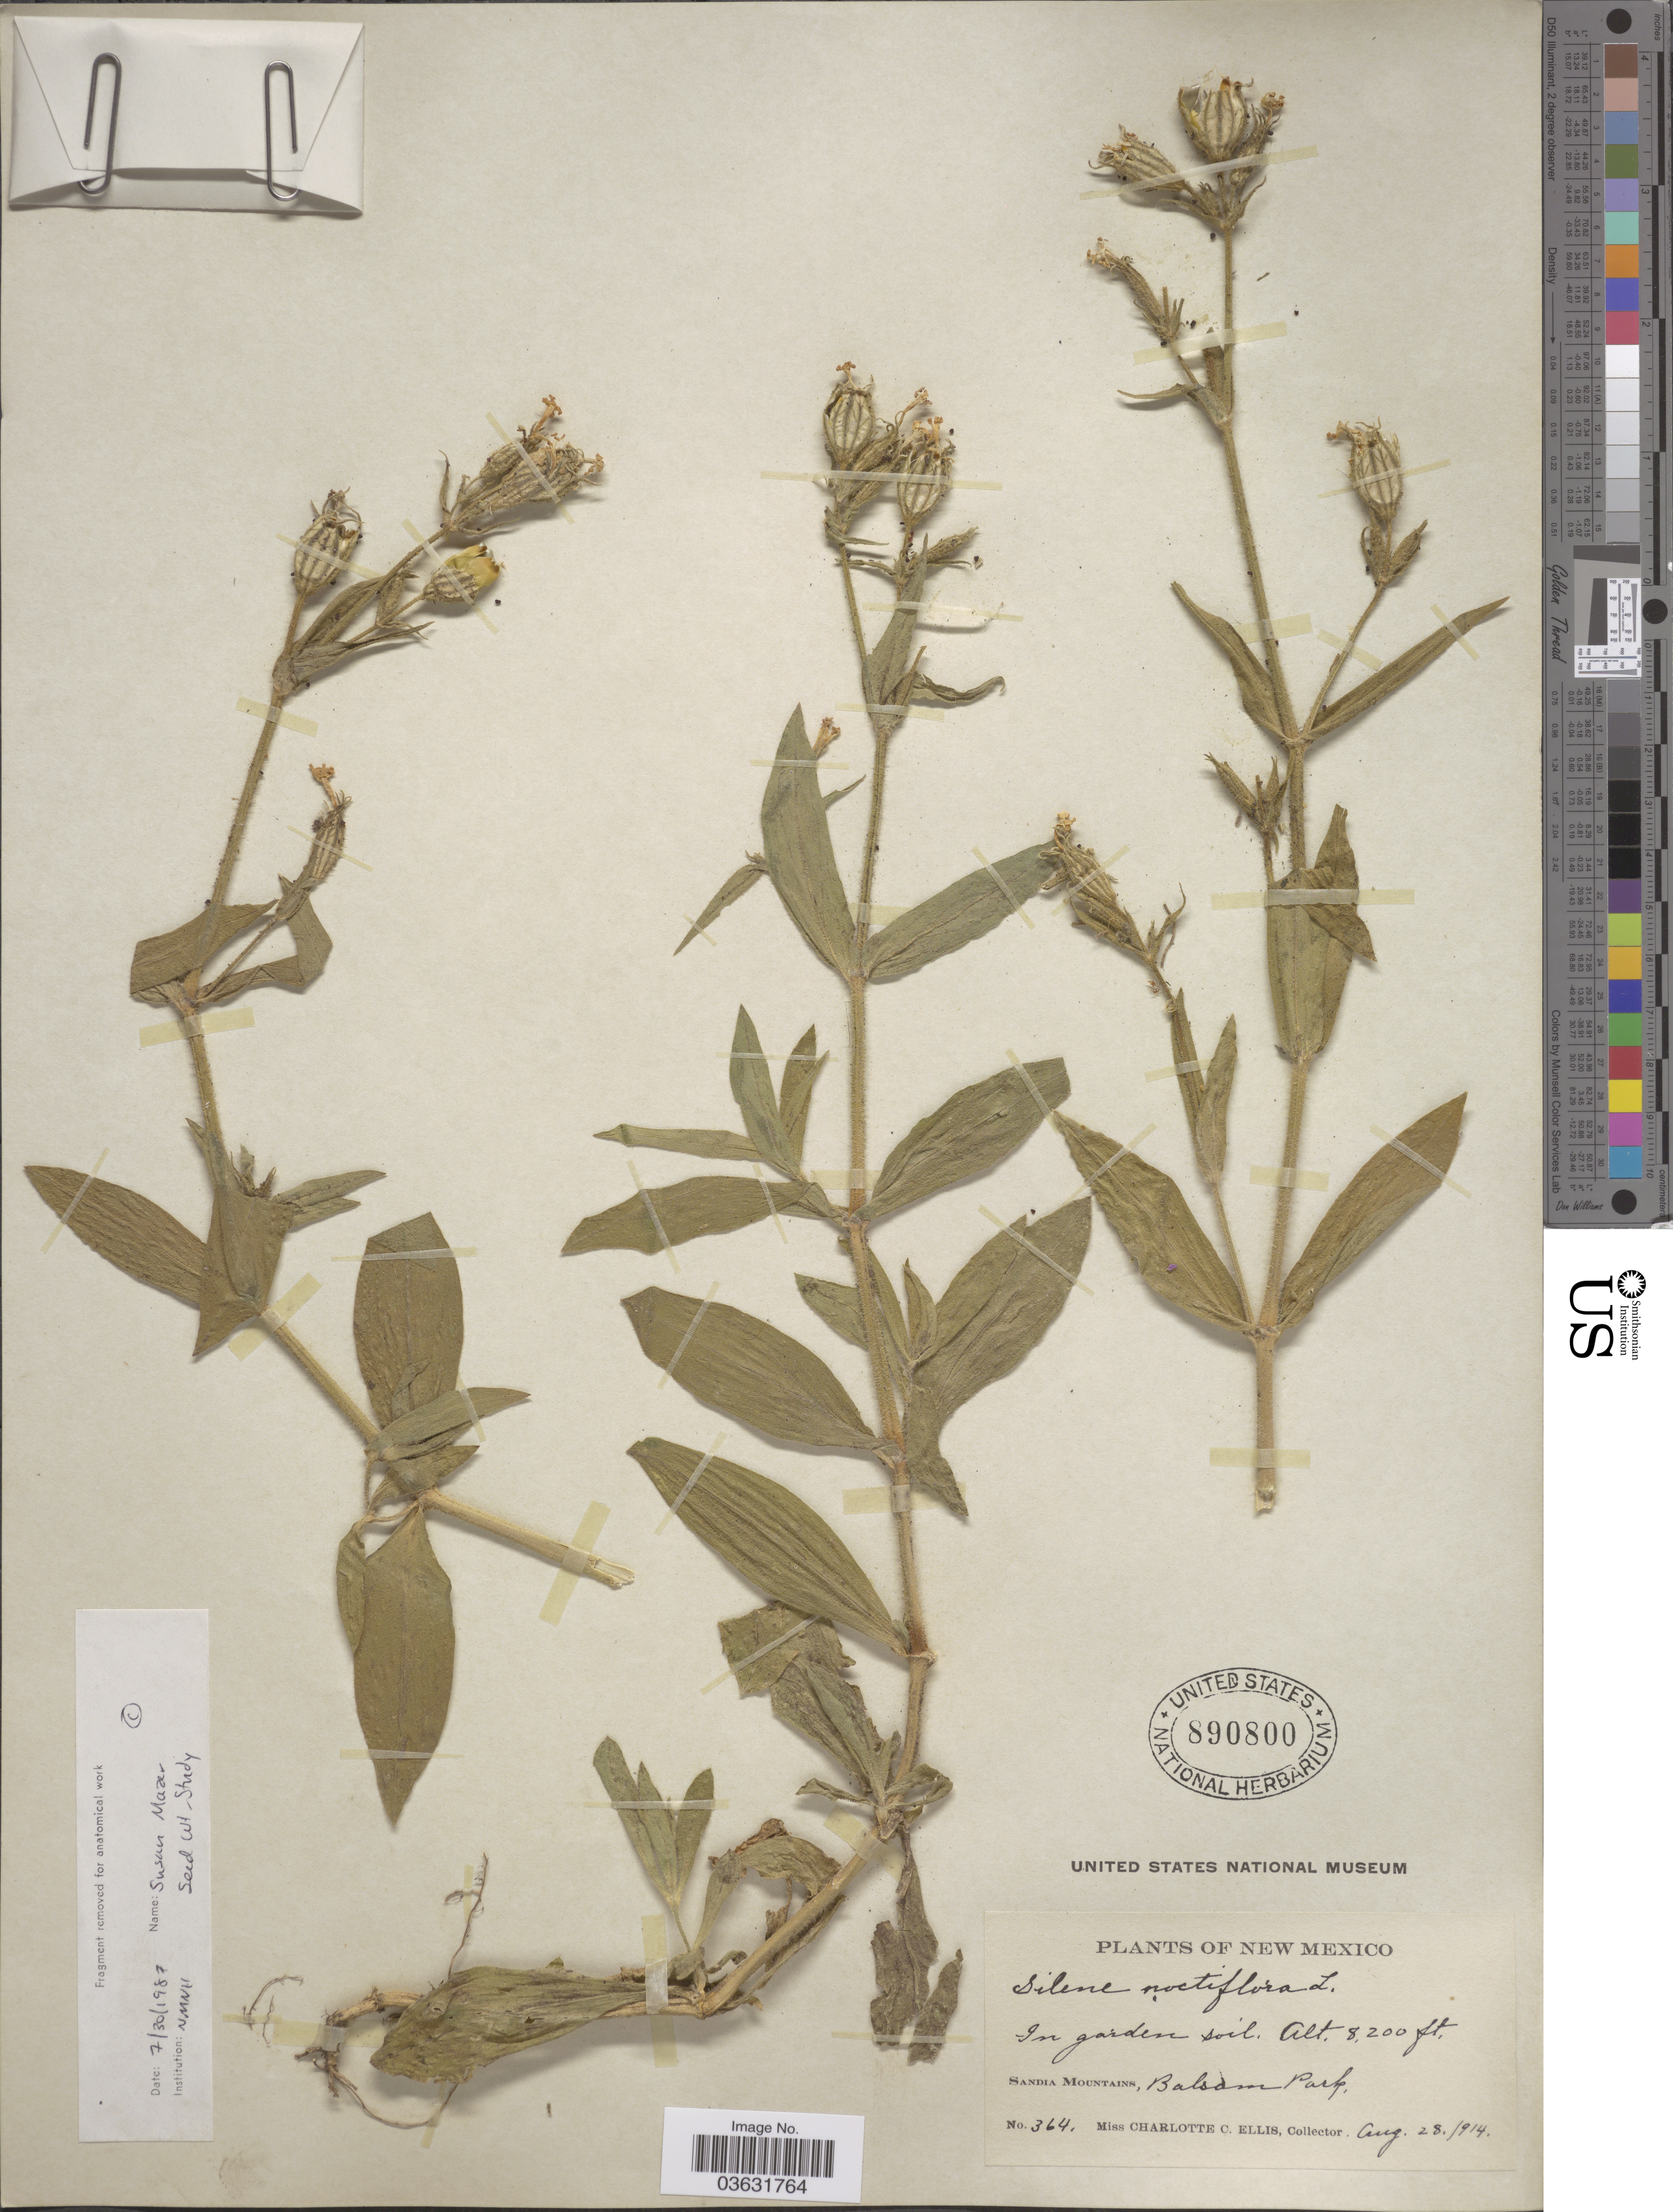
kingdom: Plantae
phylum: Tracheophyta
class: Magnoliopsida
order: Caryophyllales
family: Caryophyllaceae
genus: Silene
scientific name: Silene noctiflora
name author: L.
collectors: C. C. Ellis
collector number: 364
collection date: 1914-08-28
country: United States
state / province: New Mexico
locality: Sandia Mountains, Balsam Peak.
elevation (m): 2499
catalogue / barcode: US 890800